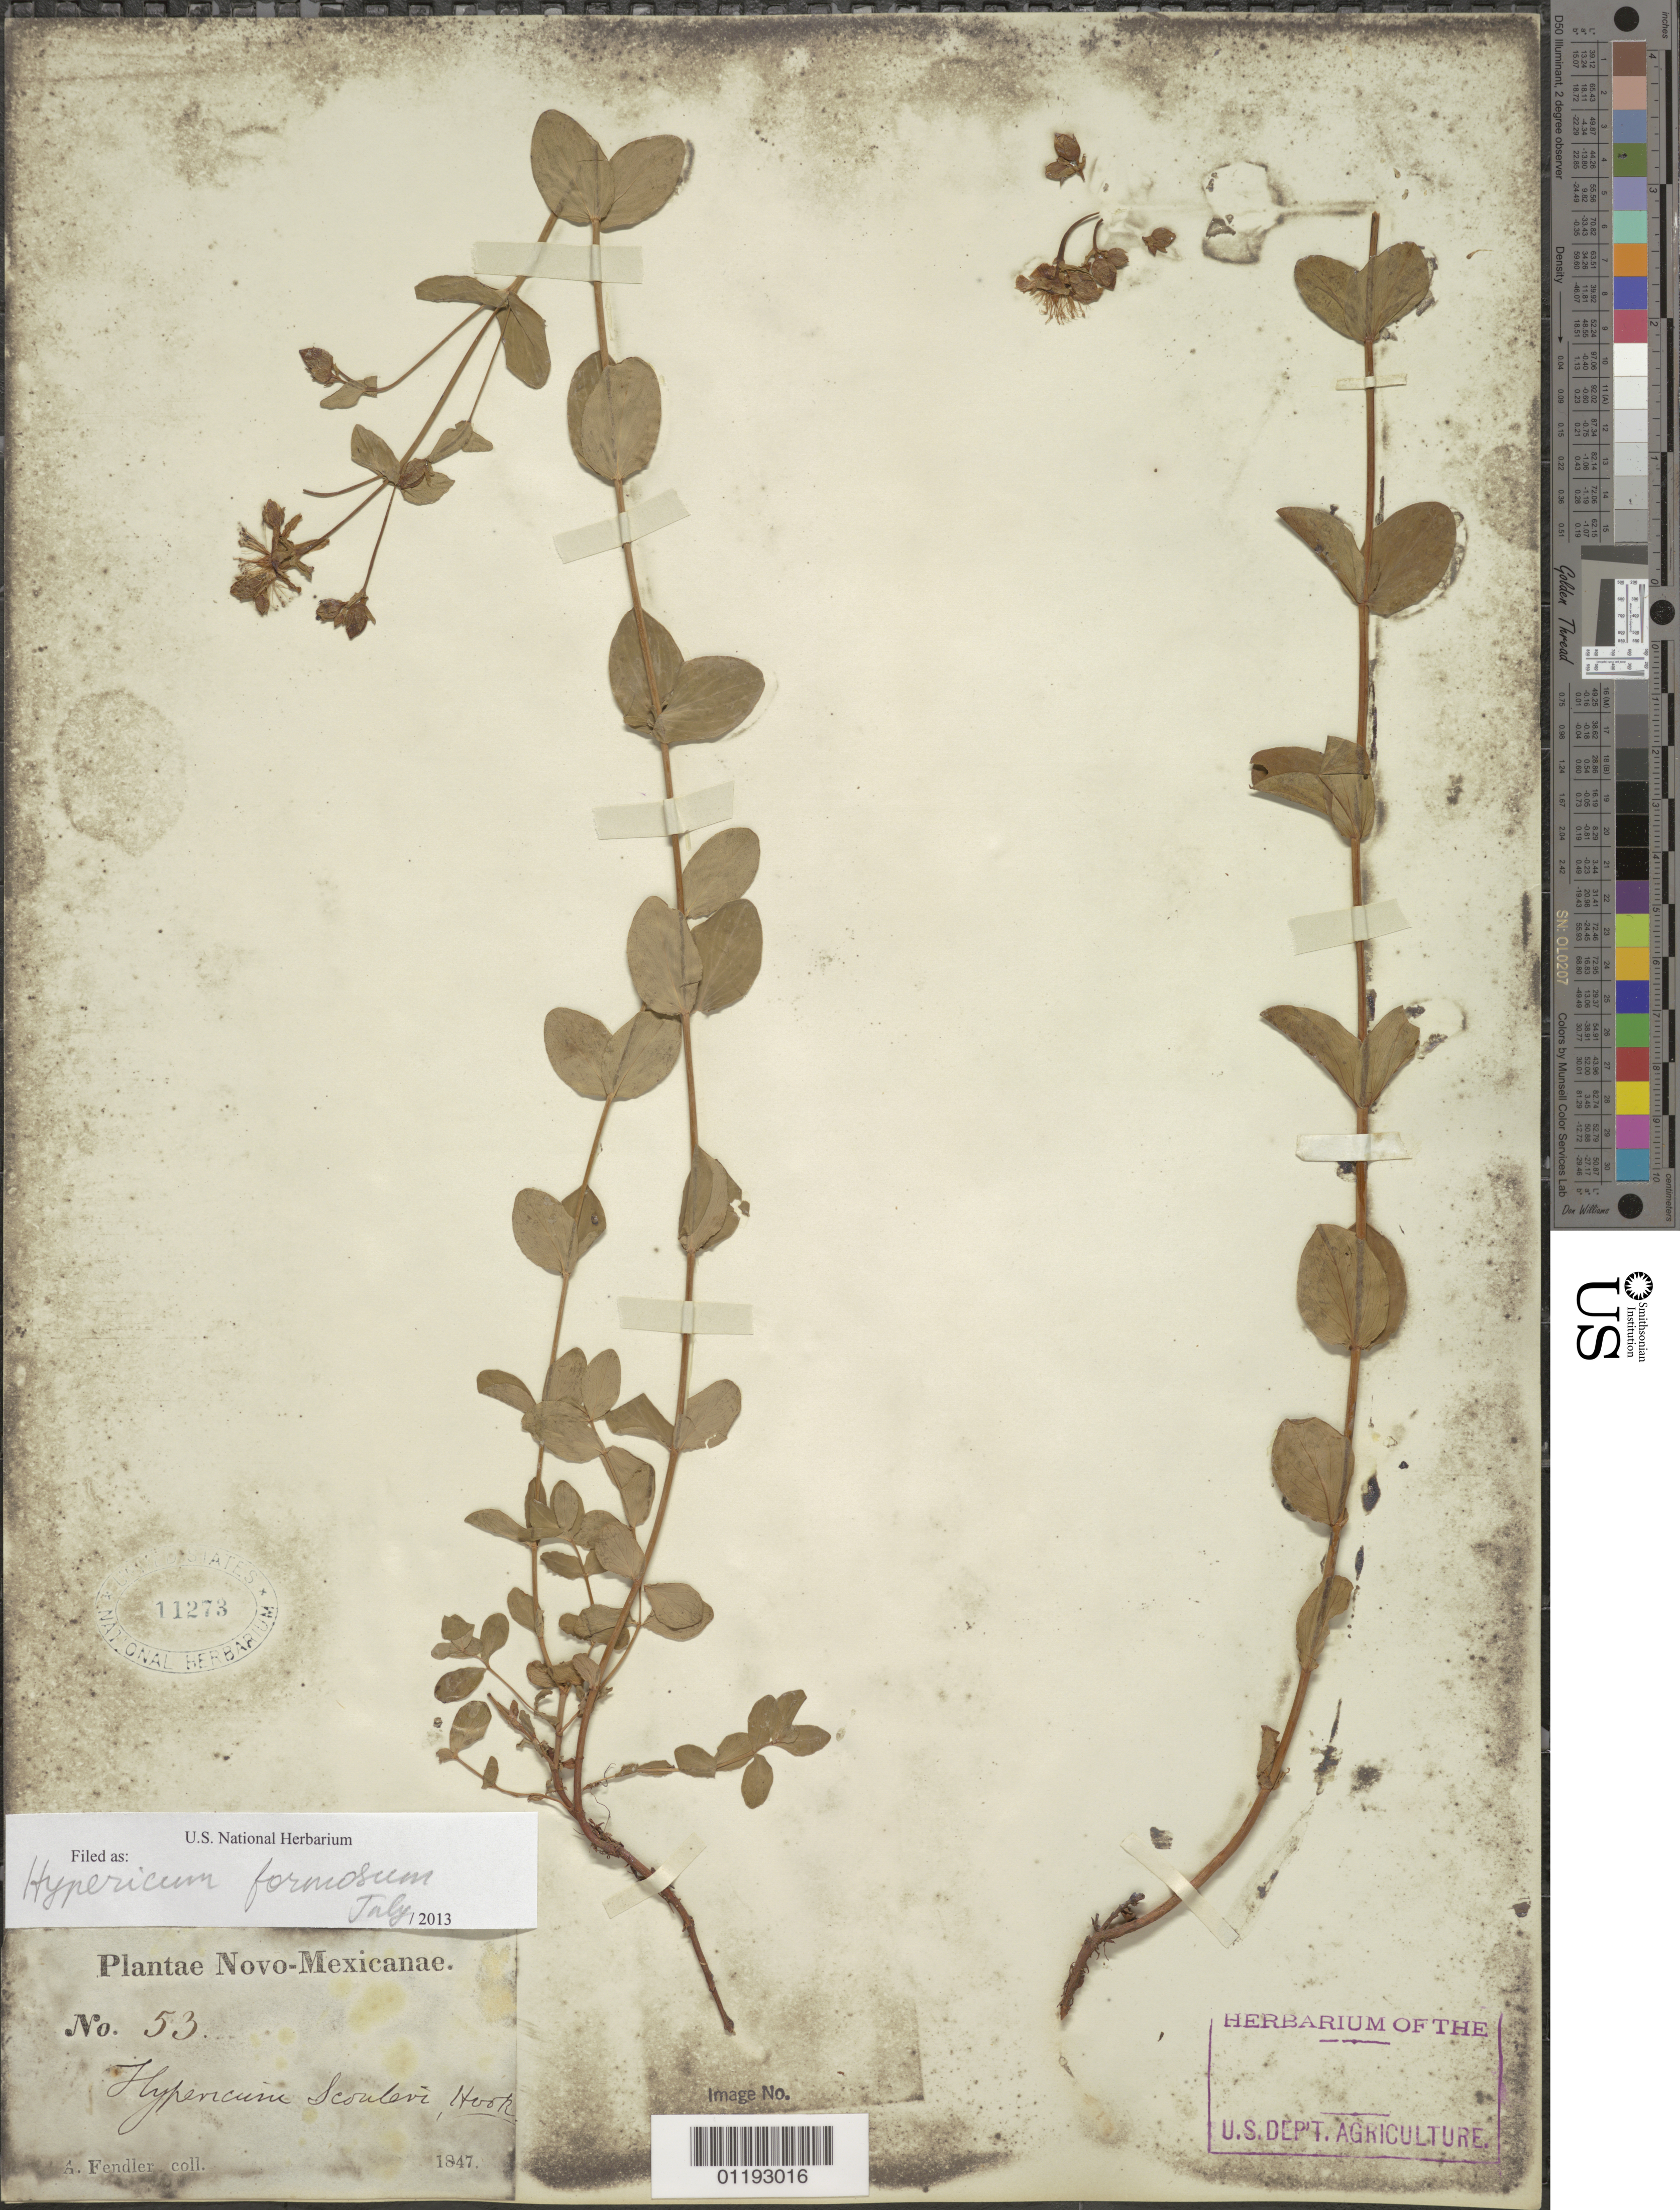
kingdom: Plantae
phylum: Tracheophyta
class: Magnoliopsida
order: Malpighiales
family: Hypericaceae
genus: Hypericum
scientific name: Hypericum formosum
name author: Kunth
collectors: A. Fendler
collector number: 53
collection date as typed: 1847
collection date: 1847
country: United States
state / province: New Mexico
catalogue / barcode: US 11273